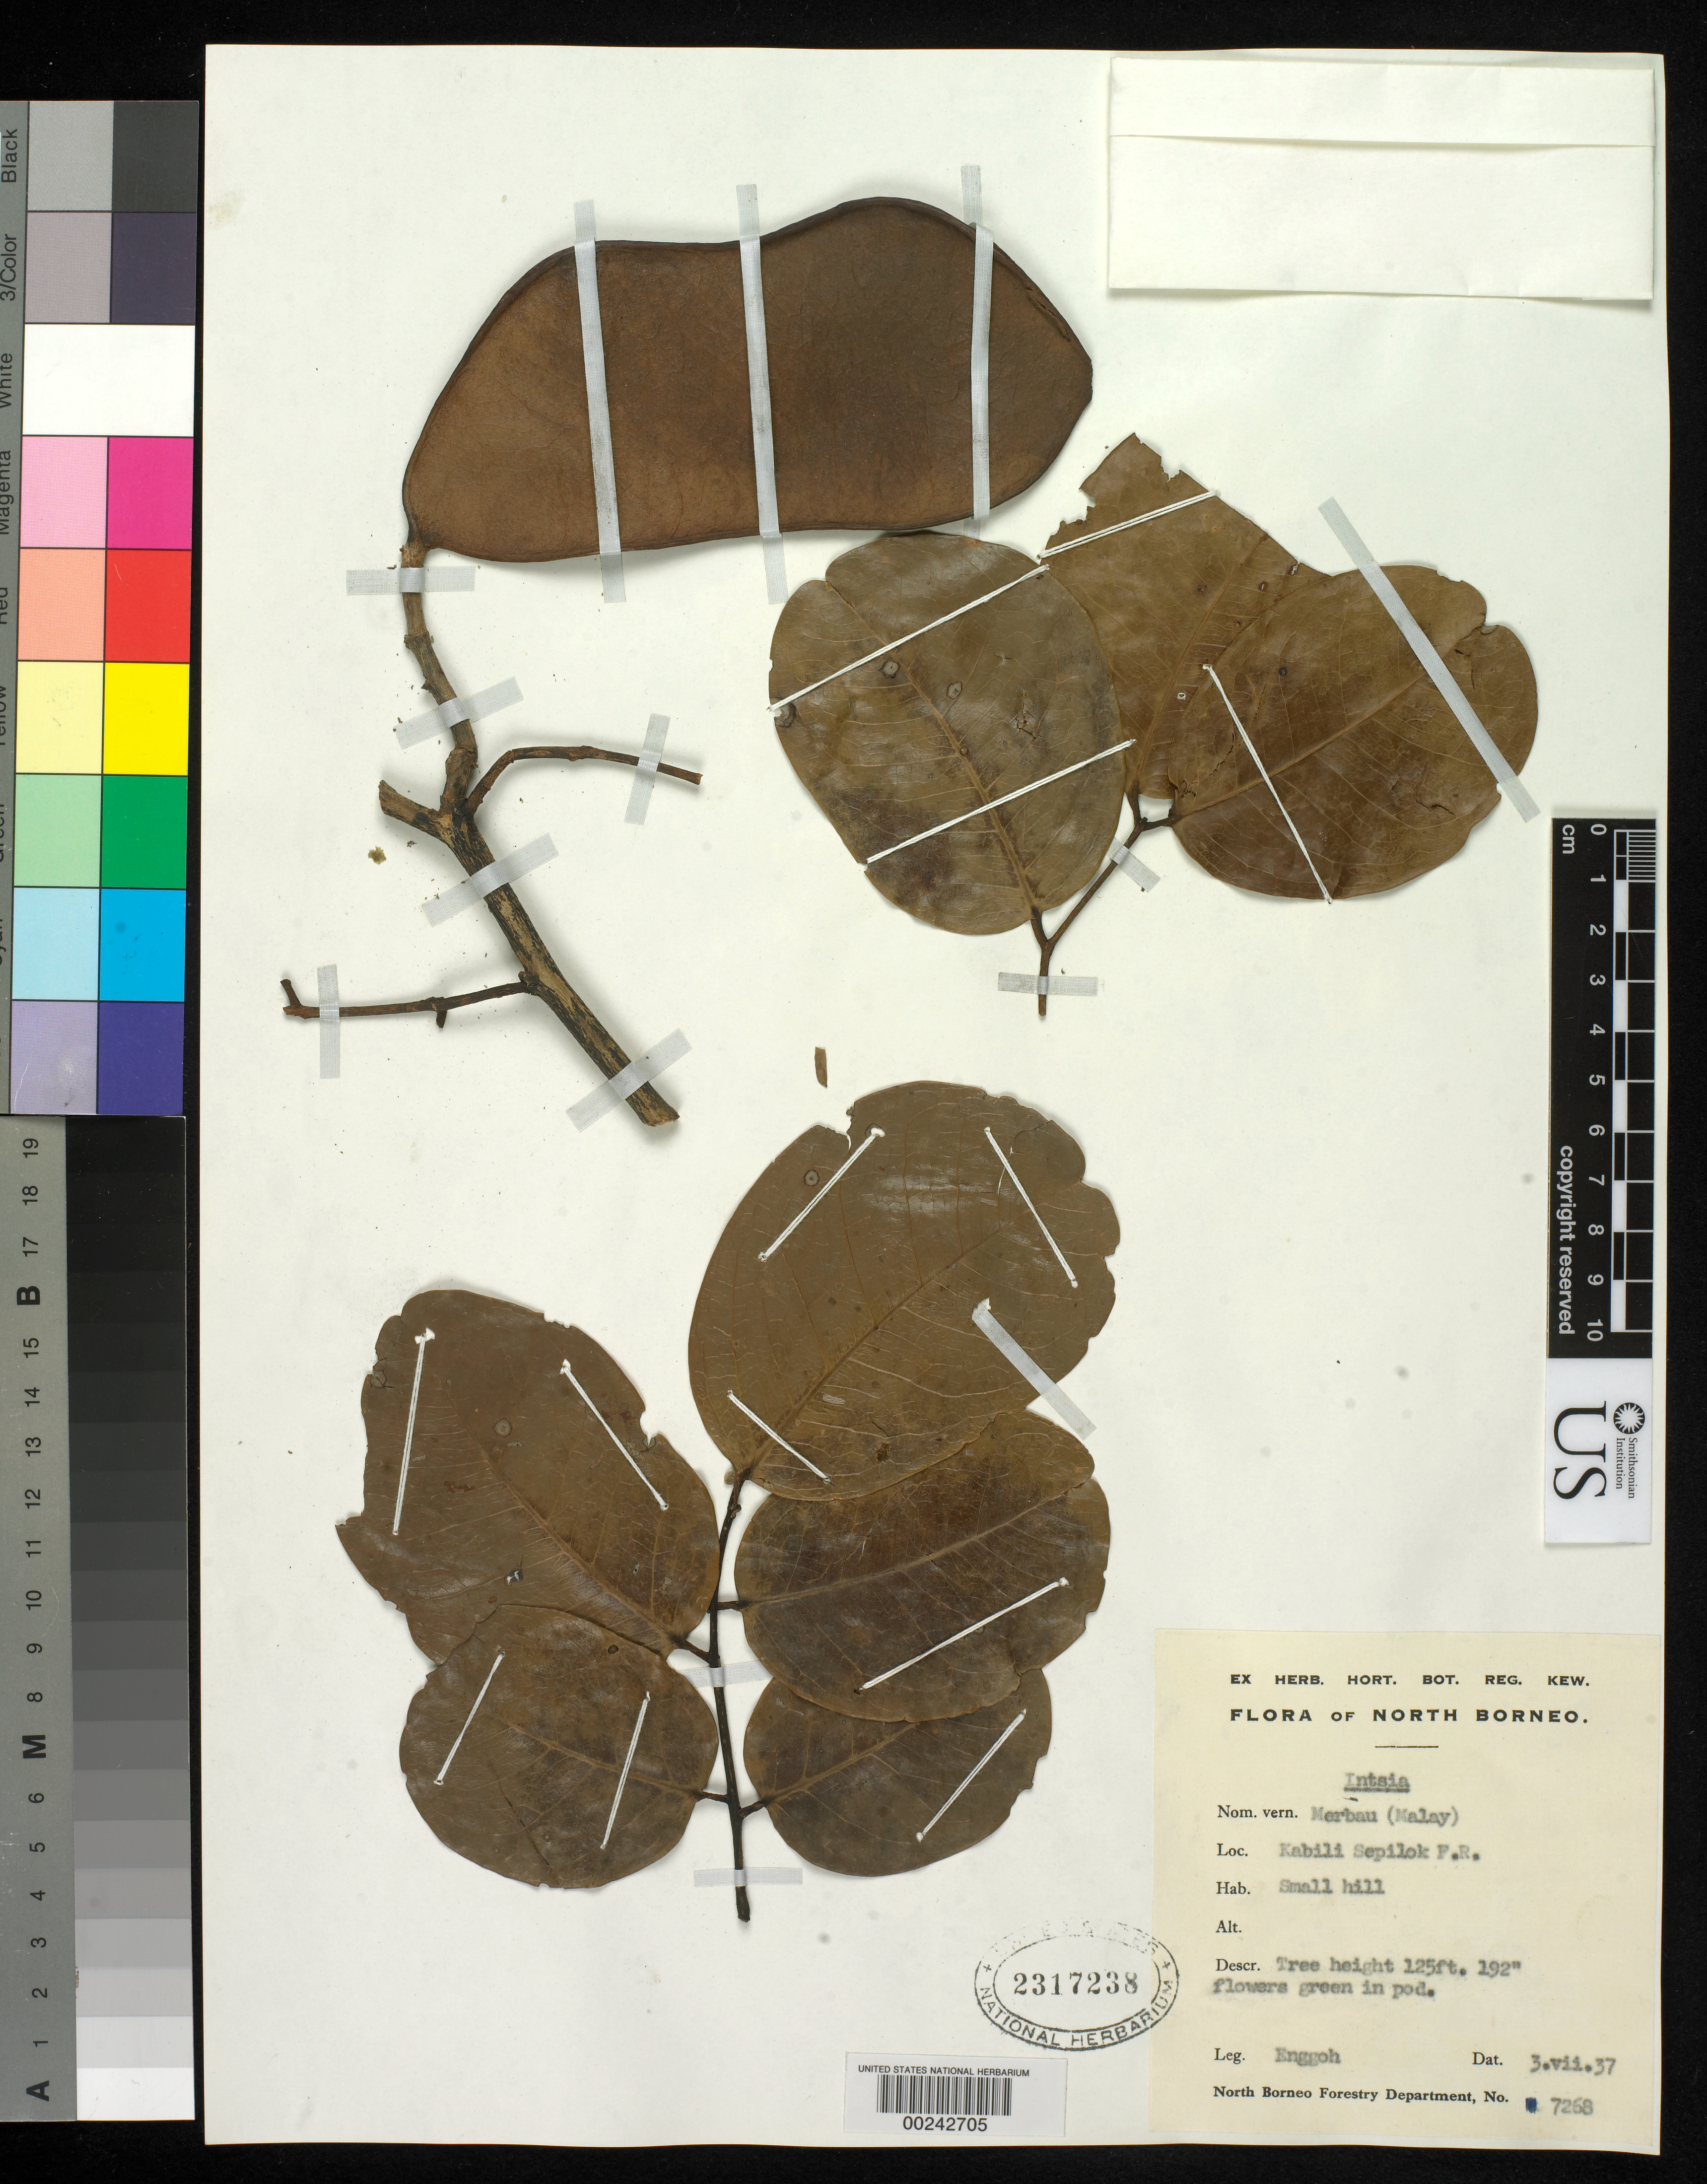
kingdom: Plantae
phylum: Tracheophyta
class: Magnoliopsida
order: Fabales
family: Fabaceae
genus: Intsia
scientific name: Intsia sp.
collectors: -. Enggoh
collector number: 7268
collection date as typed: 03 Jul 1937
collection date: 1937-07-03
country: Malaysia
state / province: Sabah / Sarawak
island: Borneo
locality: Kabili sepilok forest reserve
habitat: Small hill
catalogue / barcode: US 2317238